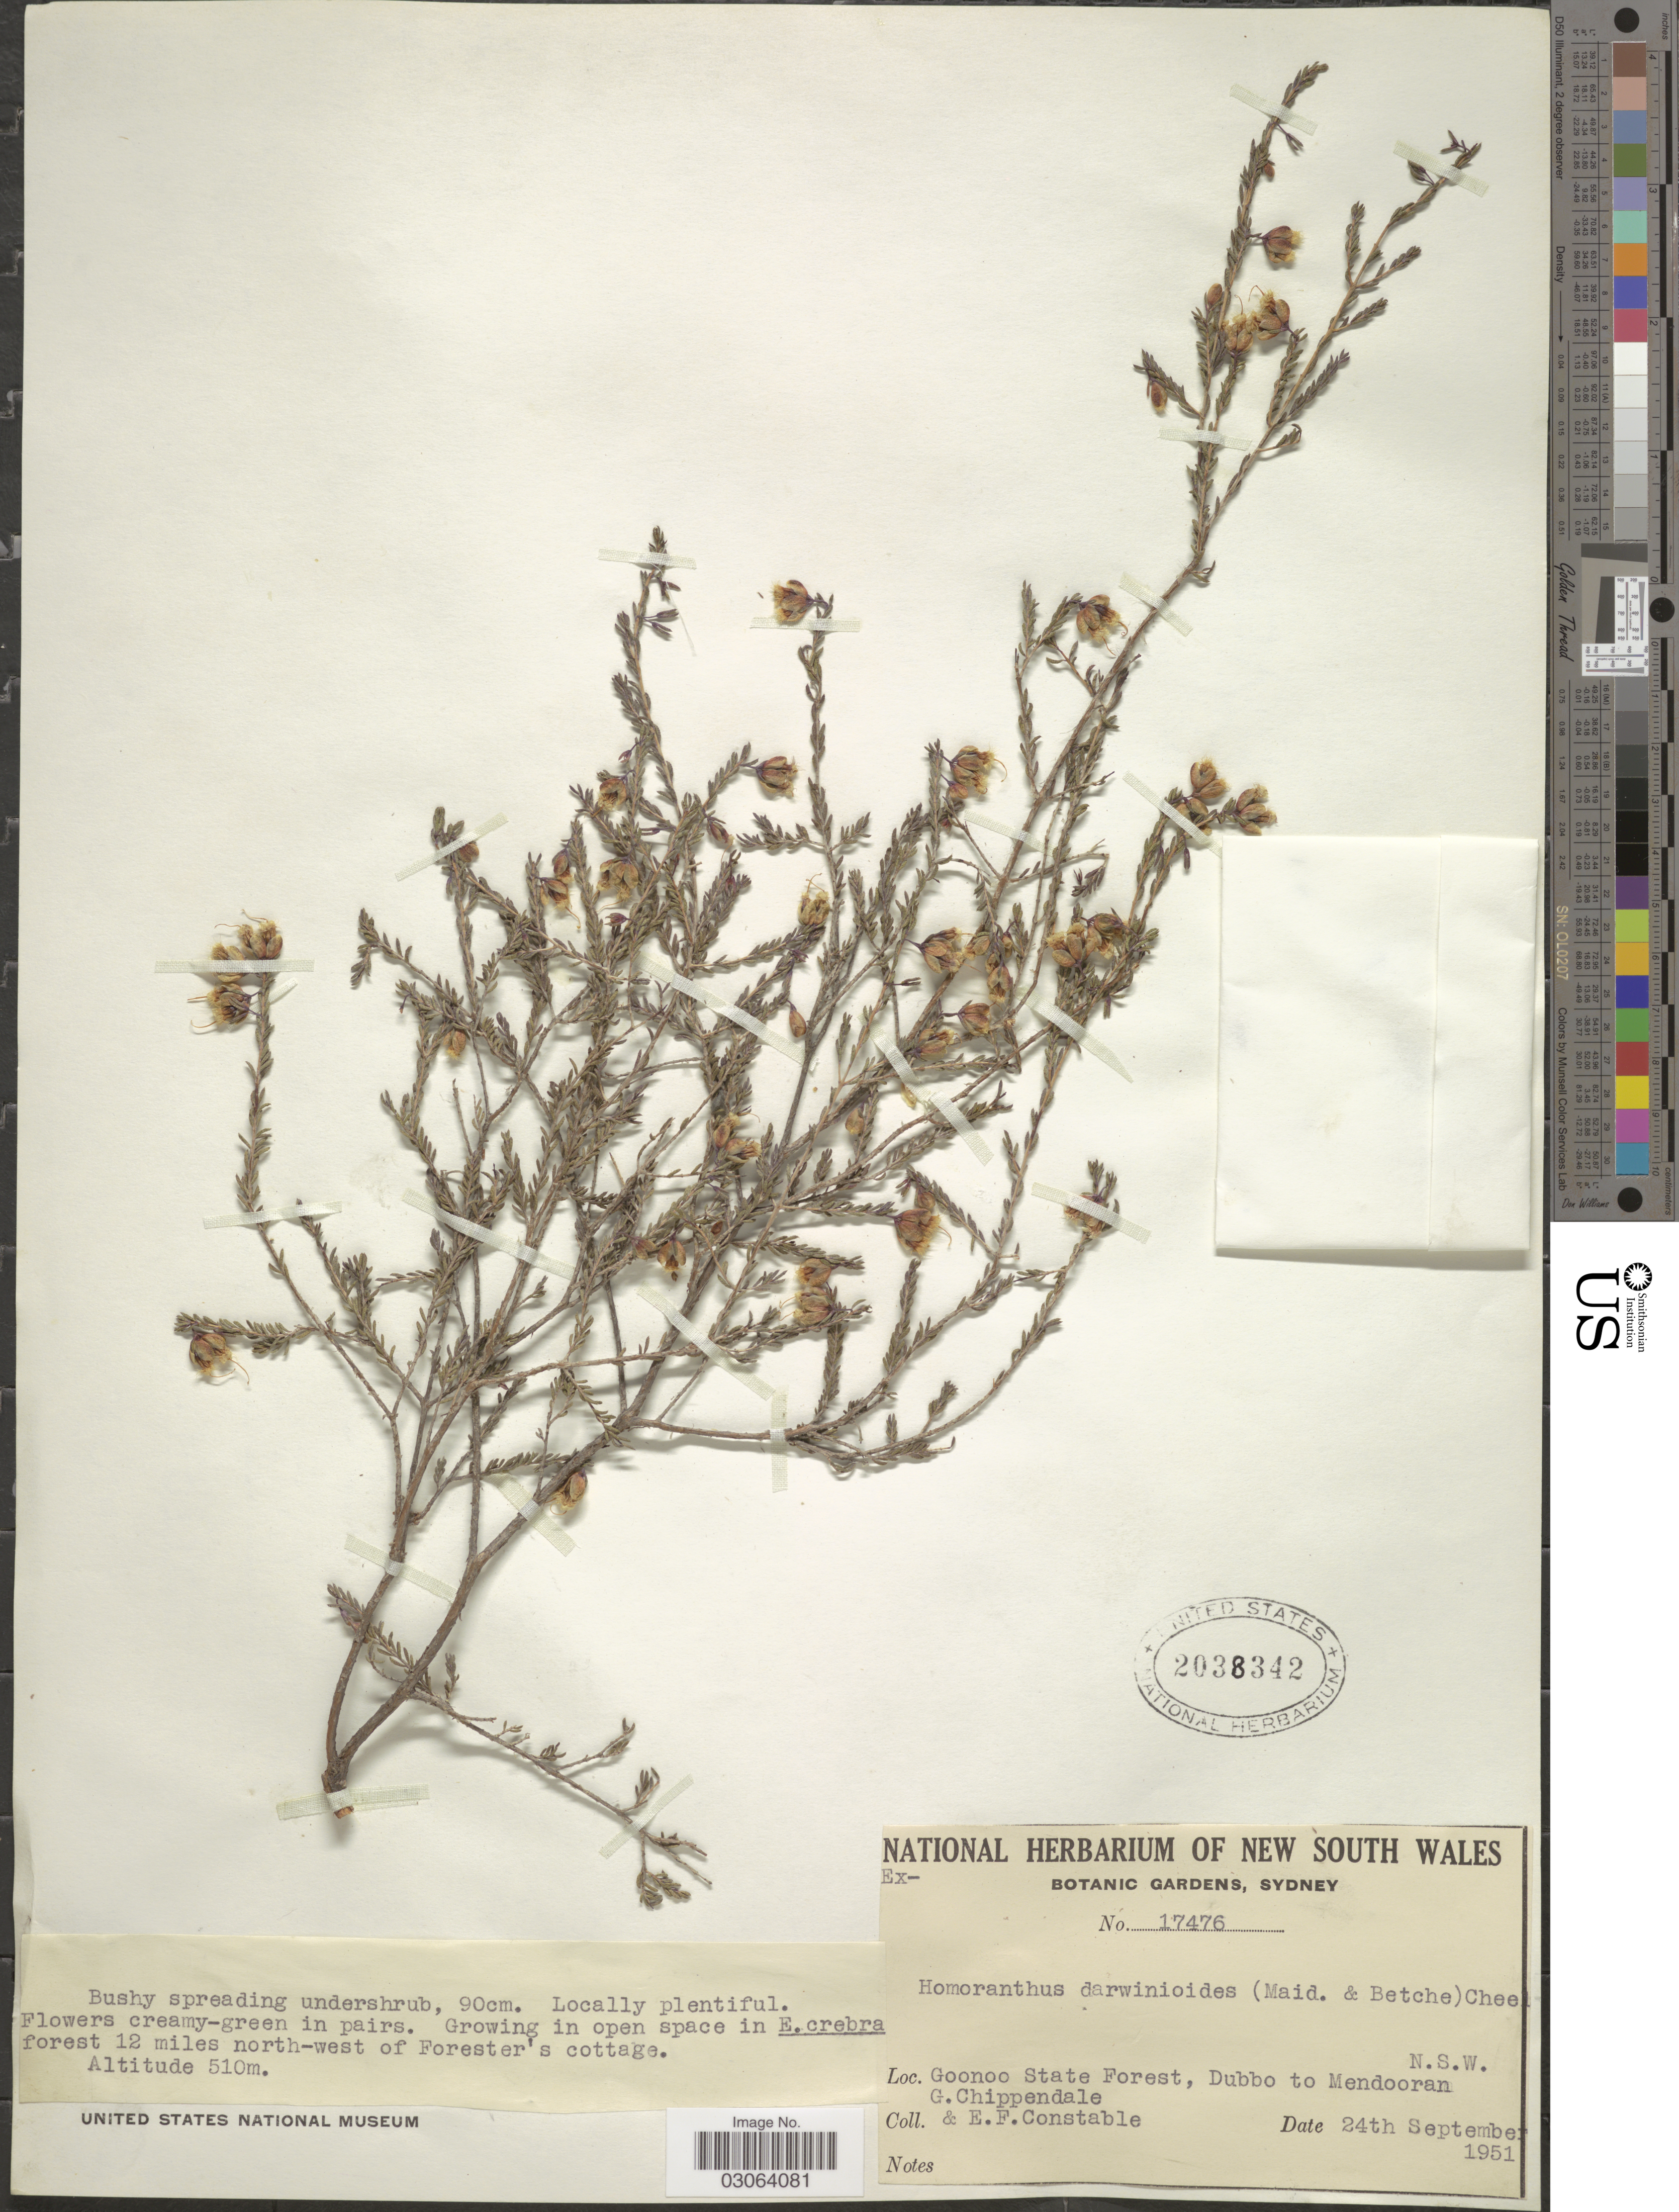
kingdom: Plantae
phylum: Tracheophyta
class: Magnoliopsida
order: Myrtales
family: Myrtaceae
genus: Homoranthus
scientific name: Homoranthus darwinioides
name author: (Maiden & Betche) Cheel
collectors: G. Chippendale & E. F. Constable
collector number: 17476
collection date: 1951-09-24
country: Australia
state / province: New South Wales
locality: Goonoo State Forest, Dubbo to Mendooran. Forest 12 miles north-west of Forester's cottage.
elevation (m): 510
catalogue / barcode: US 2038342